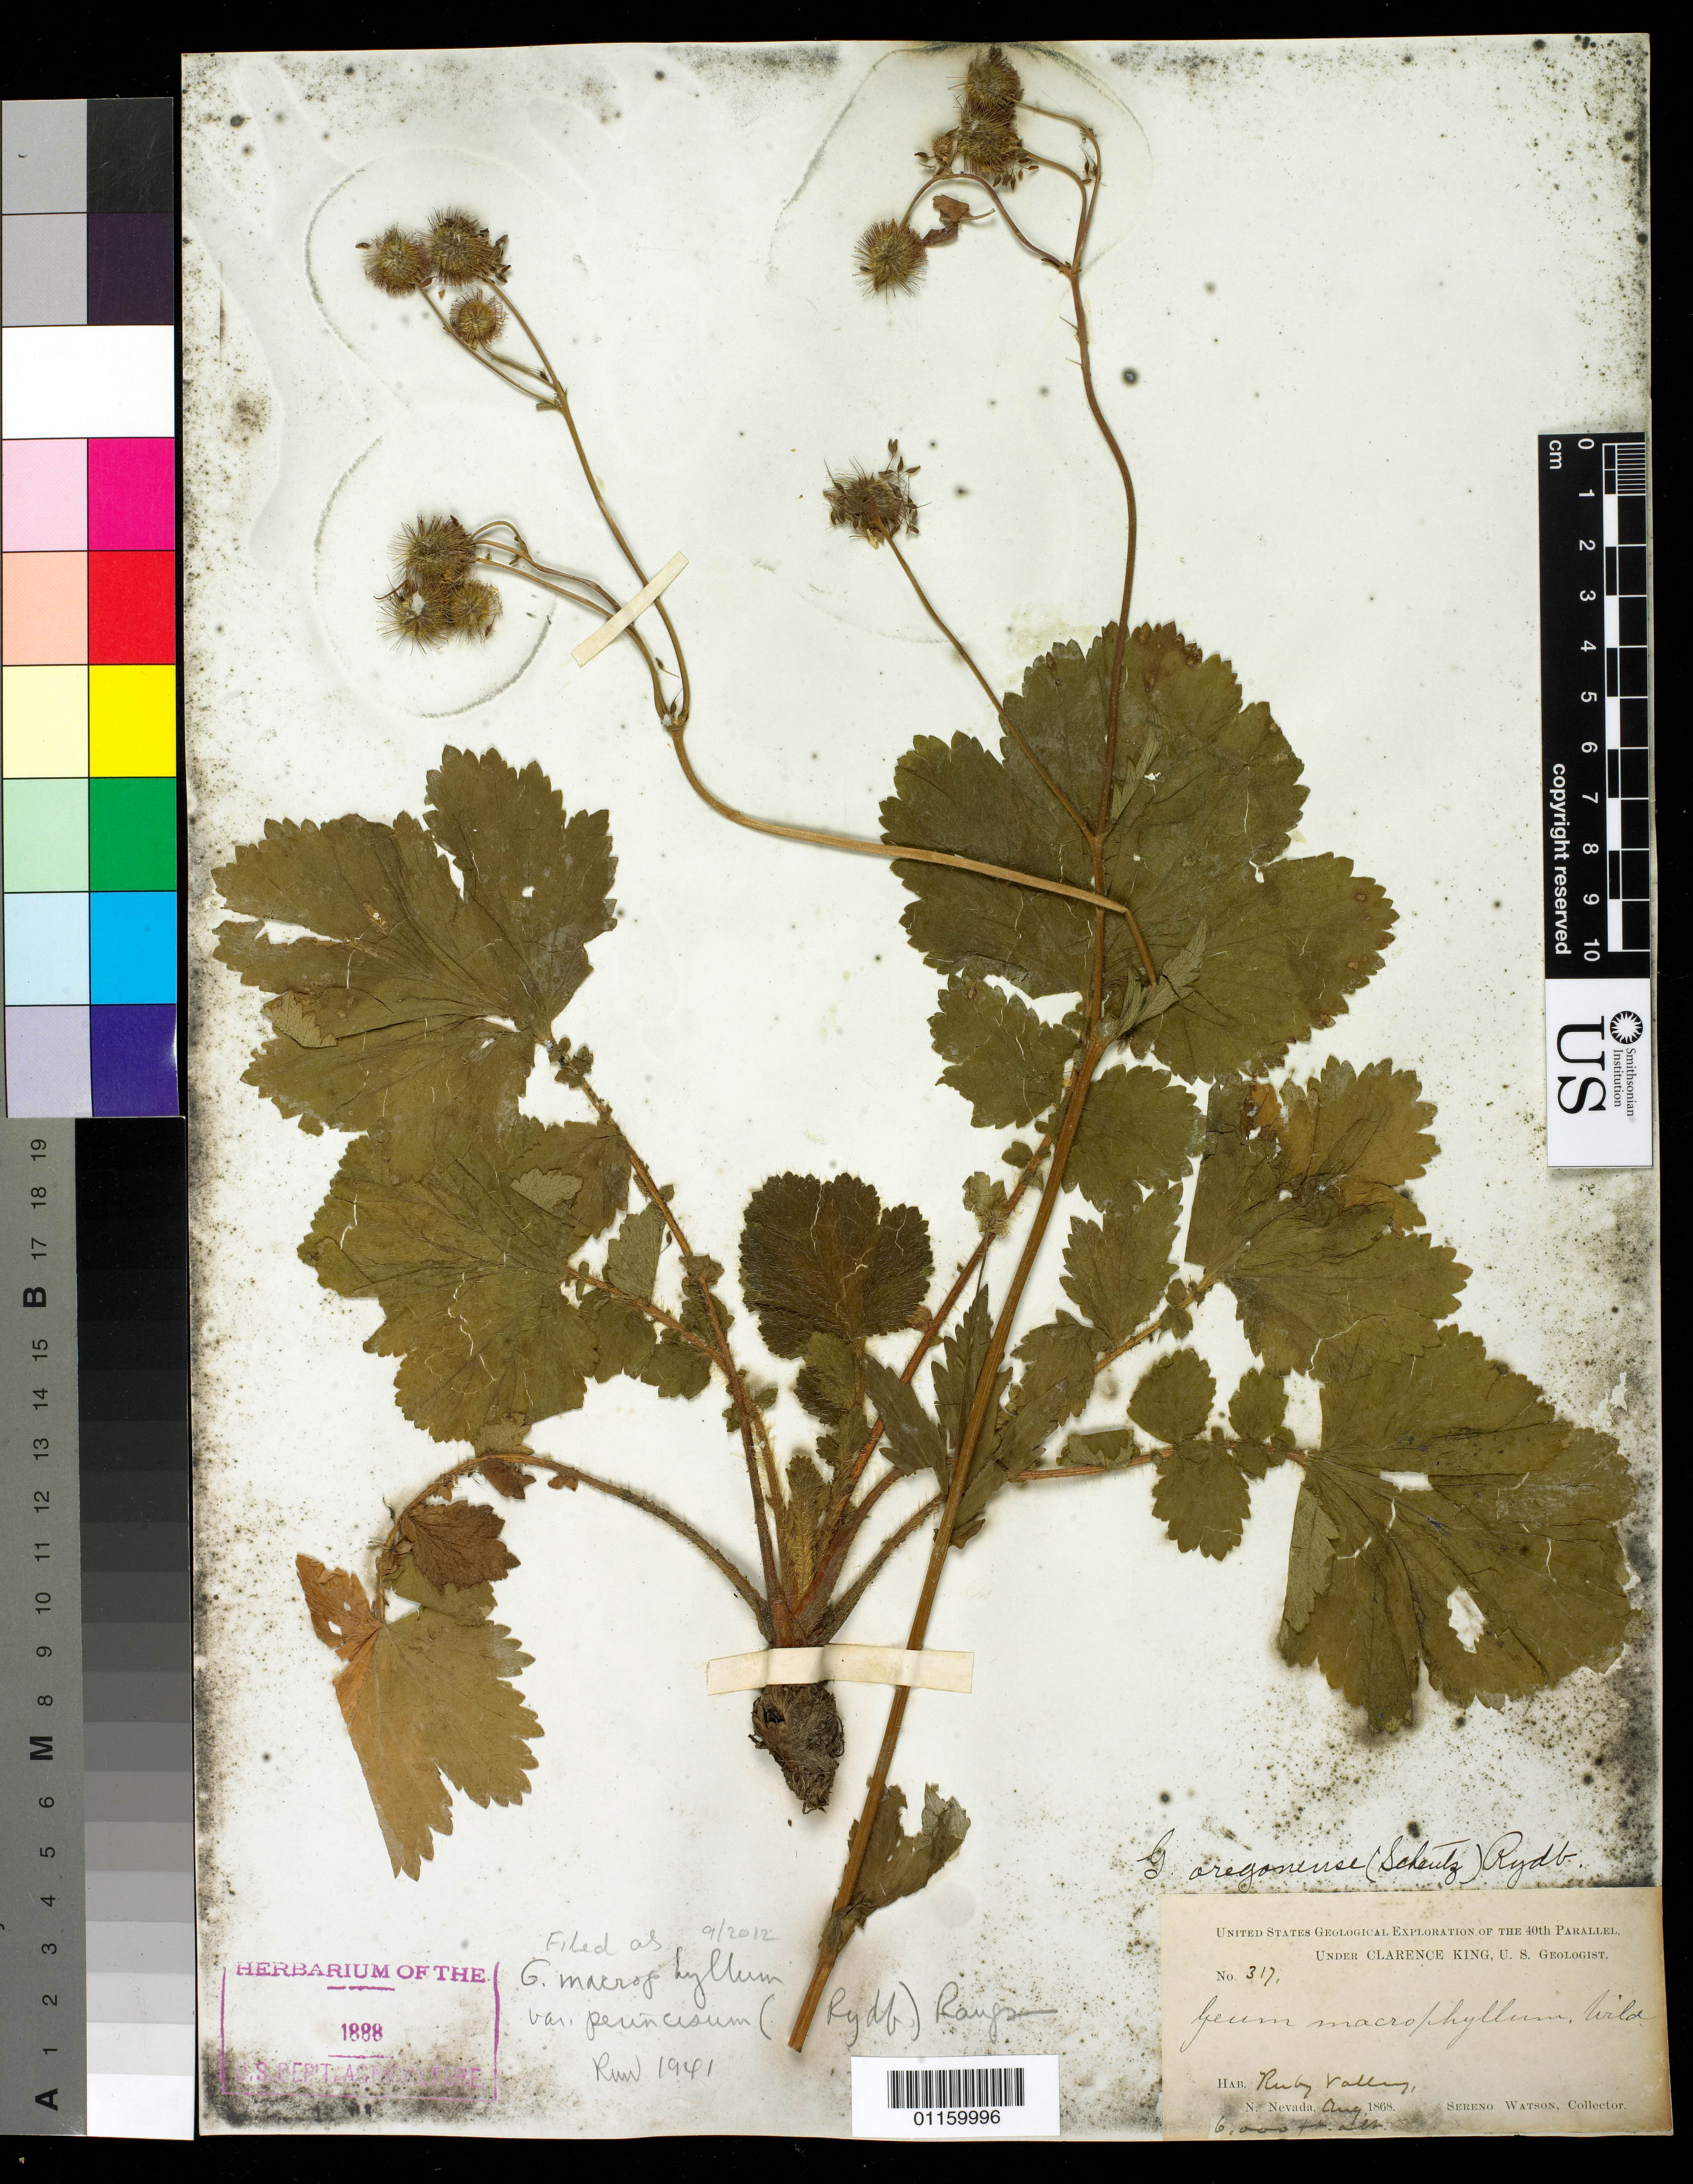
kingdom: Plantae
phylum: Tracheophyta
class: Magnoliopsida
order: Rosales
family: Rosaceae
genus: Geum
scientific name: Geum macrophyllum var. perincisum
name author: (Rydb.) Raup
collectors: S. Watson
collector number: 317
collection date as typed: Aug 1868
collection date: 1868-08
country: United States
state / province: Nevada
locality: Ruby Valley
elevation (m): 1829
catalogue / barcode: US 1